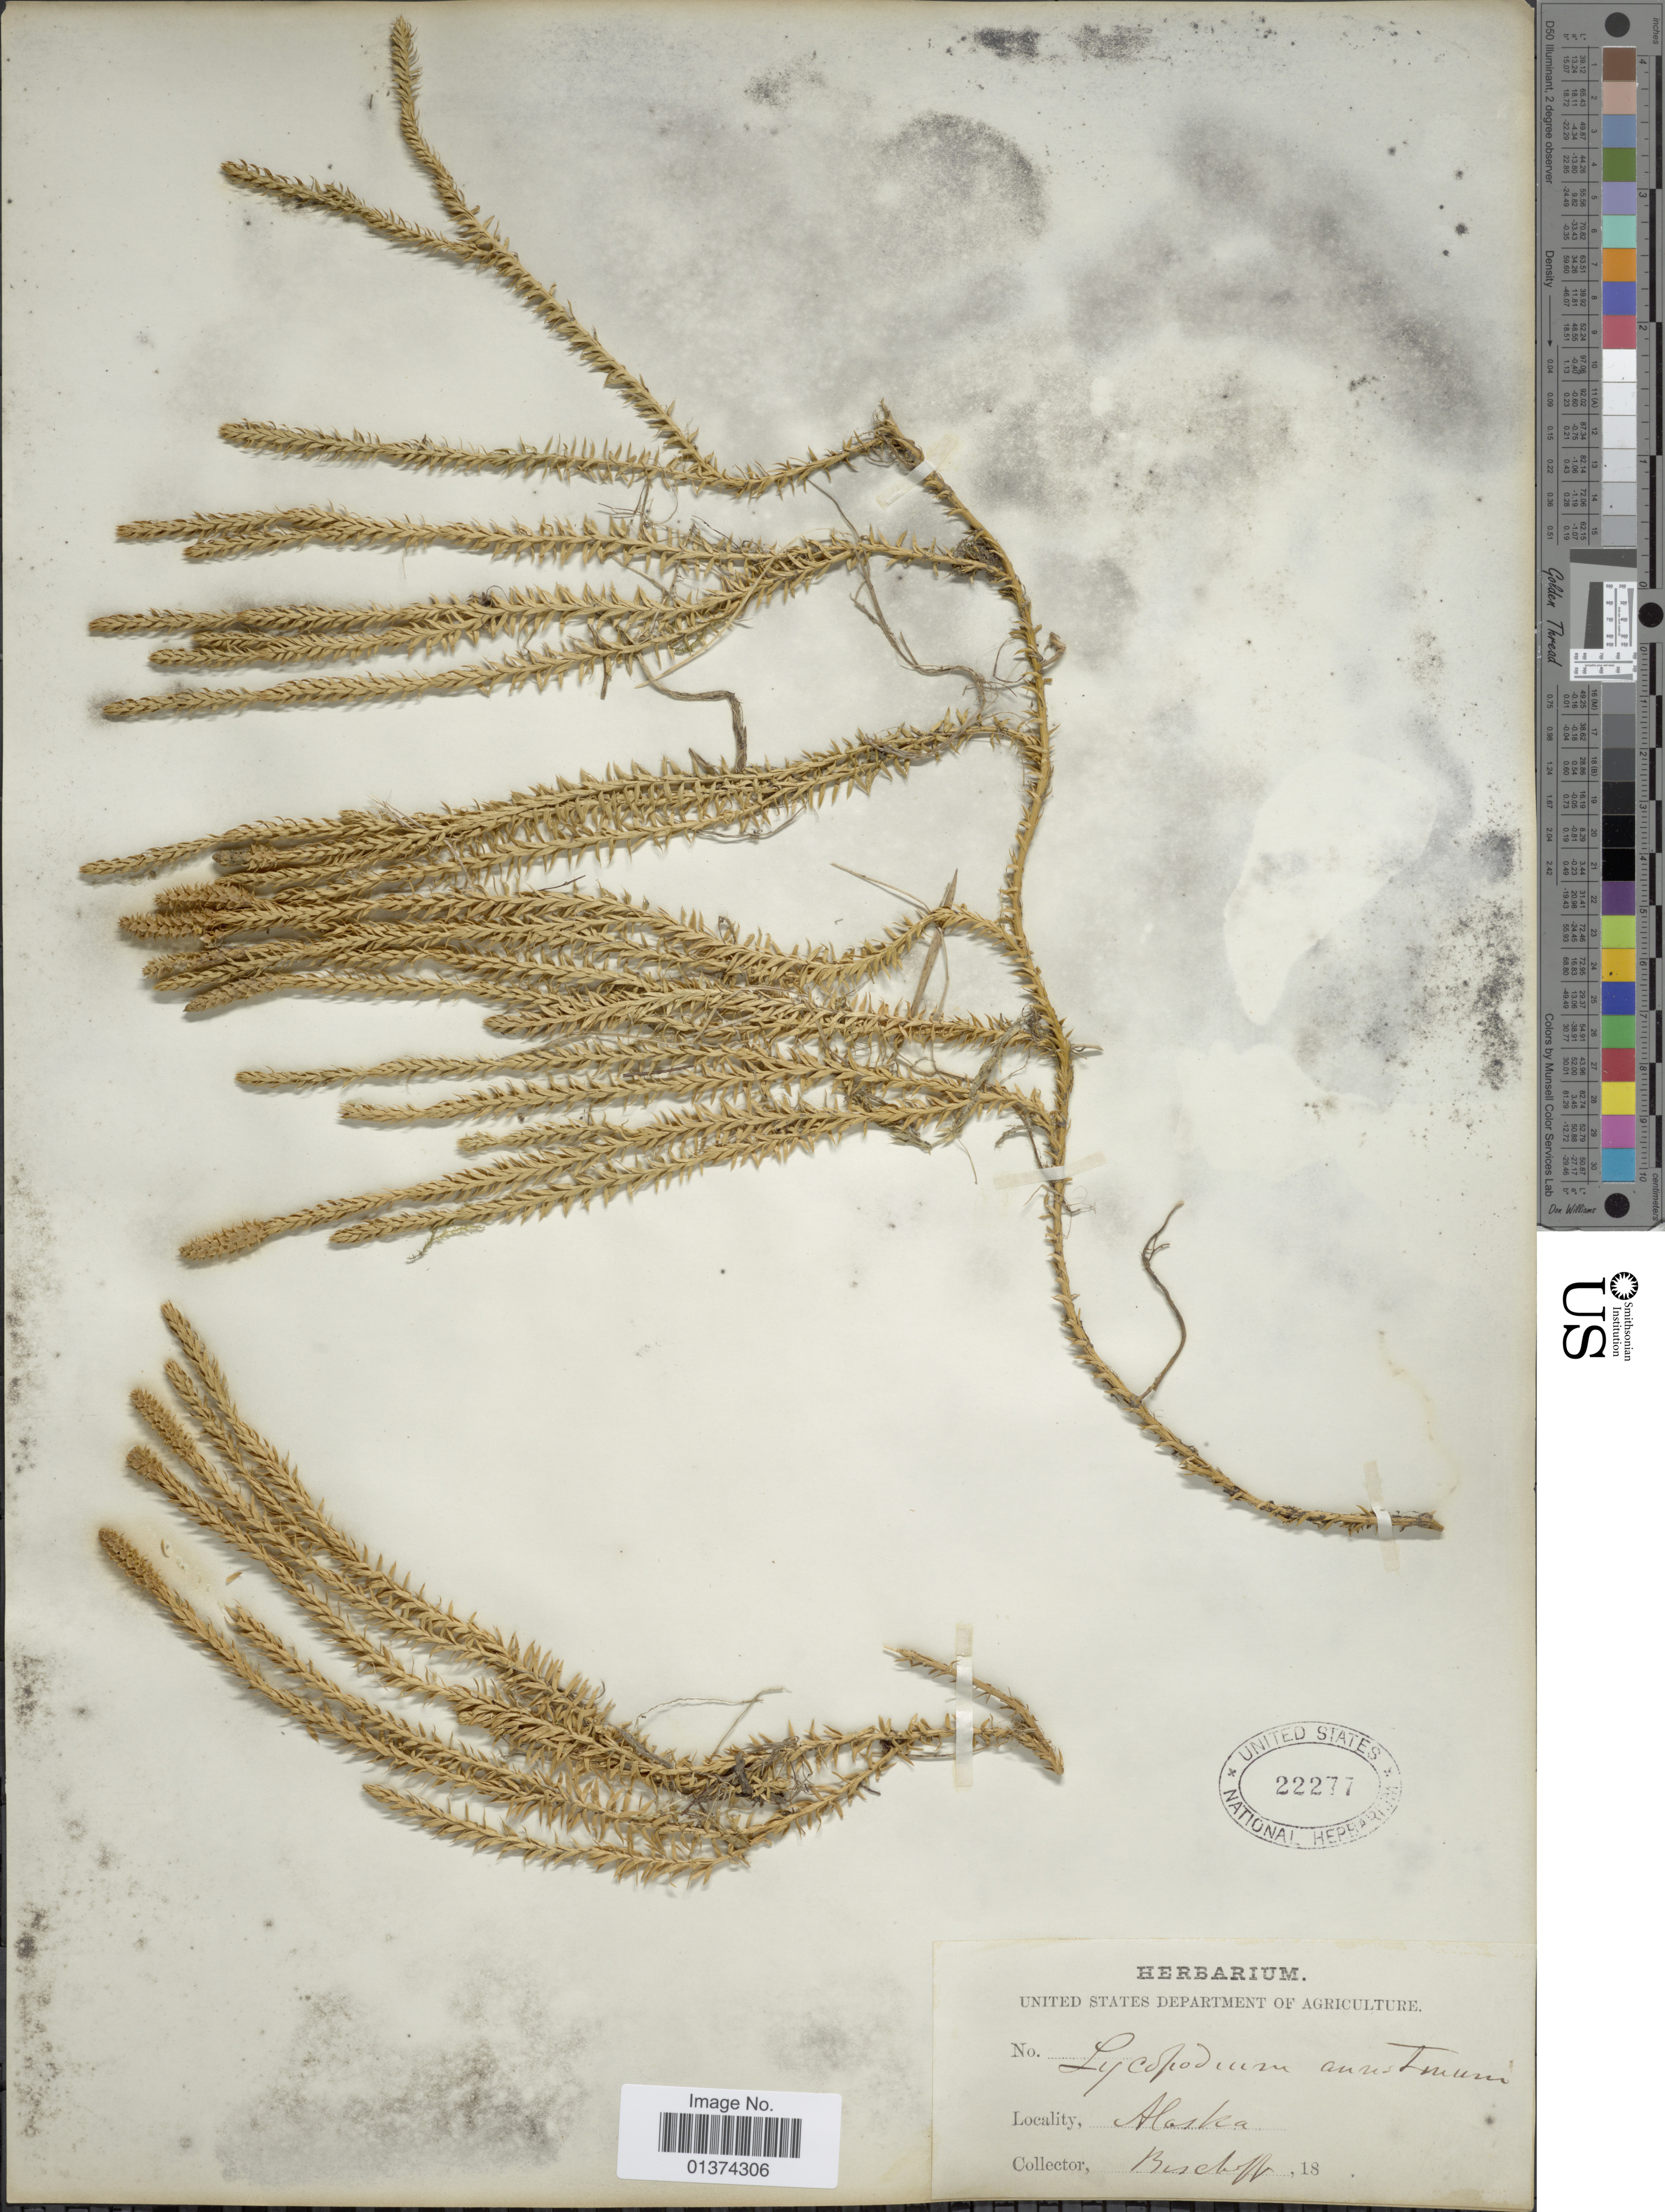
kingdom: Plantae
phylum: Tracheophyta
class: Lycopodiopsida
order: Lycopodiales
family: Lycopodiaceae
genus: Spinulum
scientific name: Spinulum annotinum subsp. annotinum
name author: (L.) A. Haines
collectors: -. Bischoff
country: United States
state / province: Alaska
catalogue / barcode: US 22277